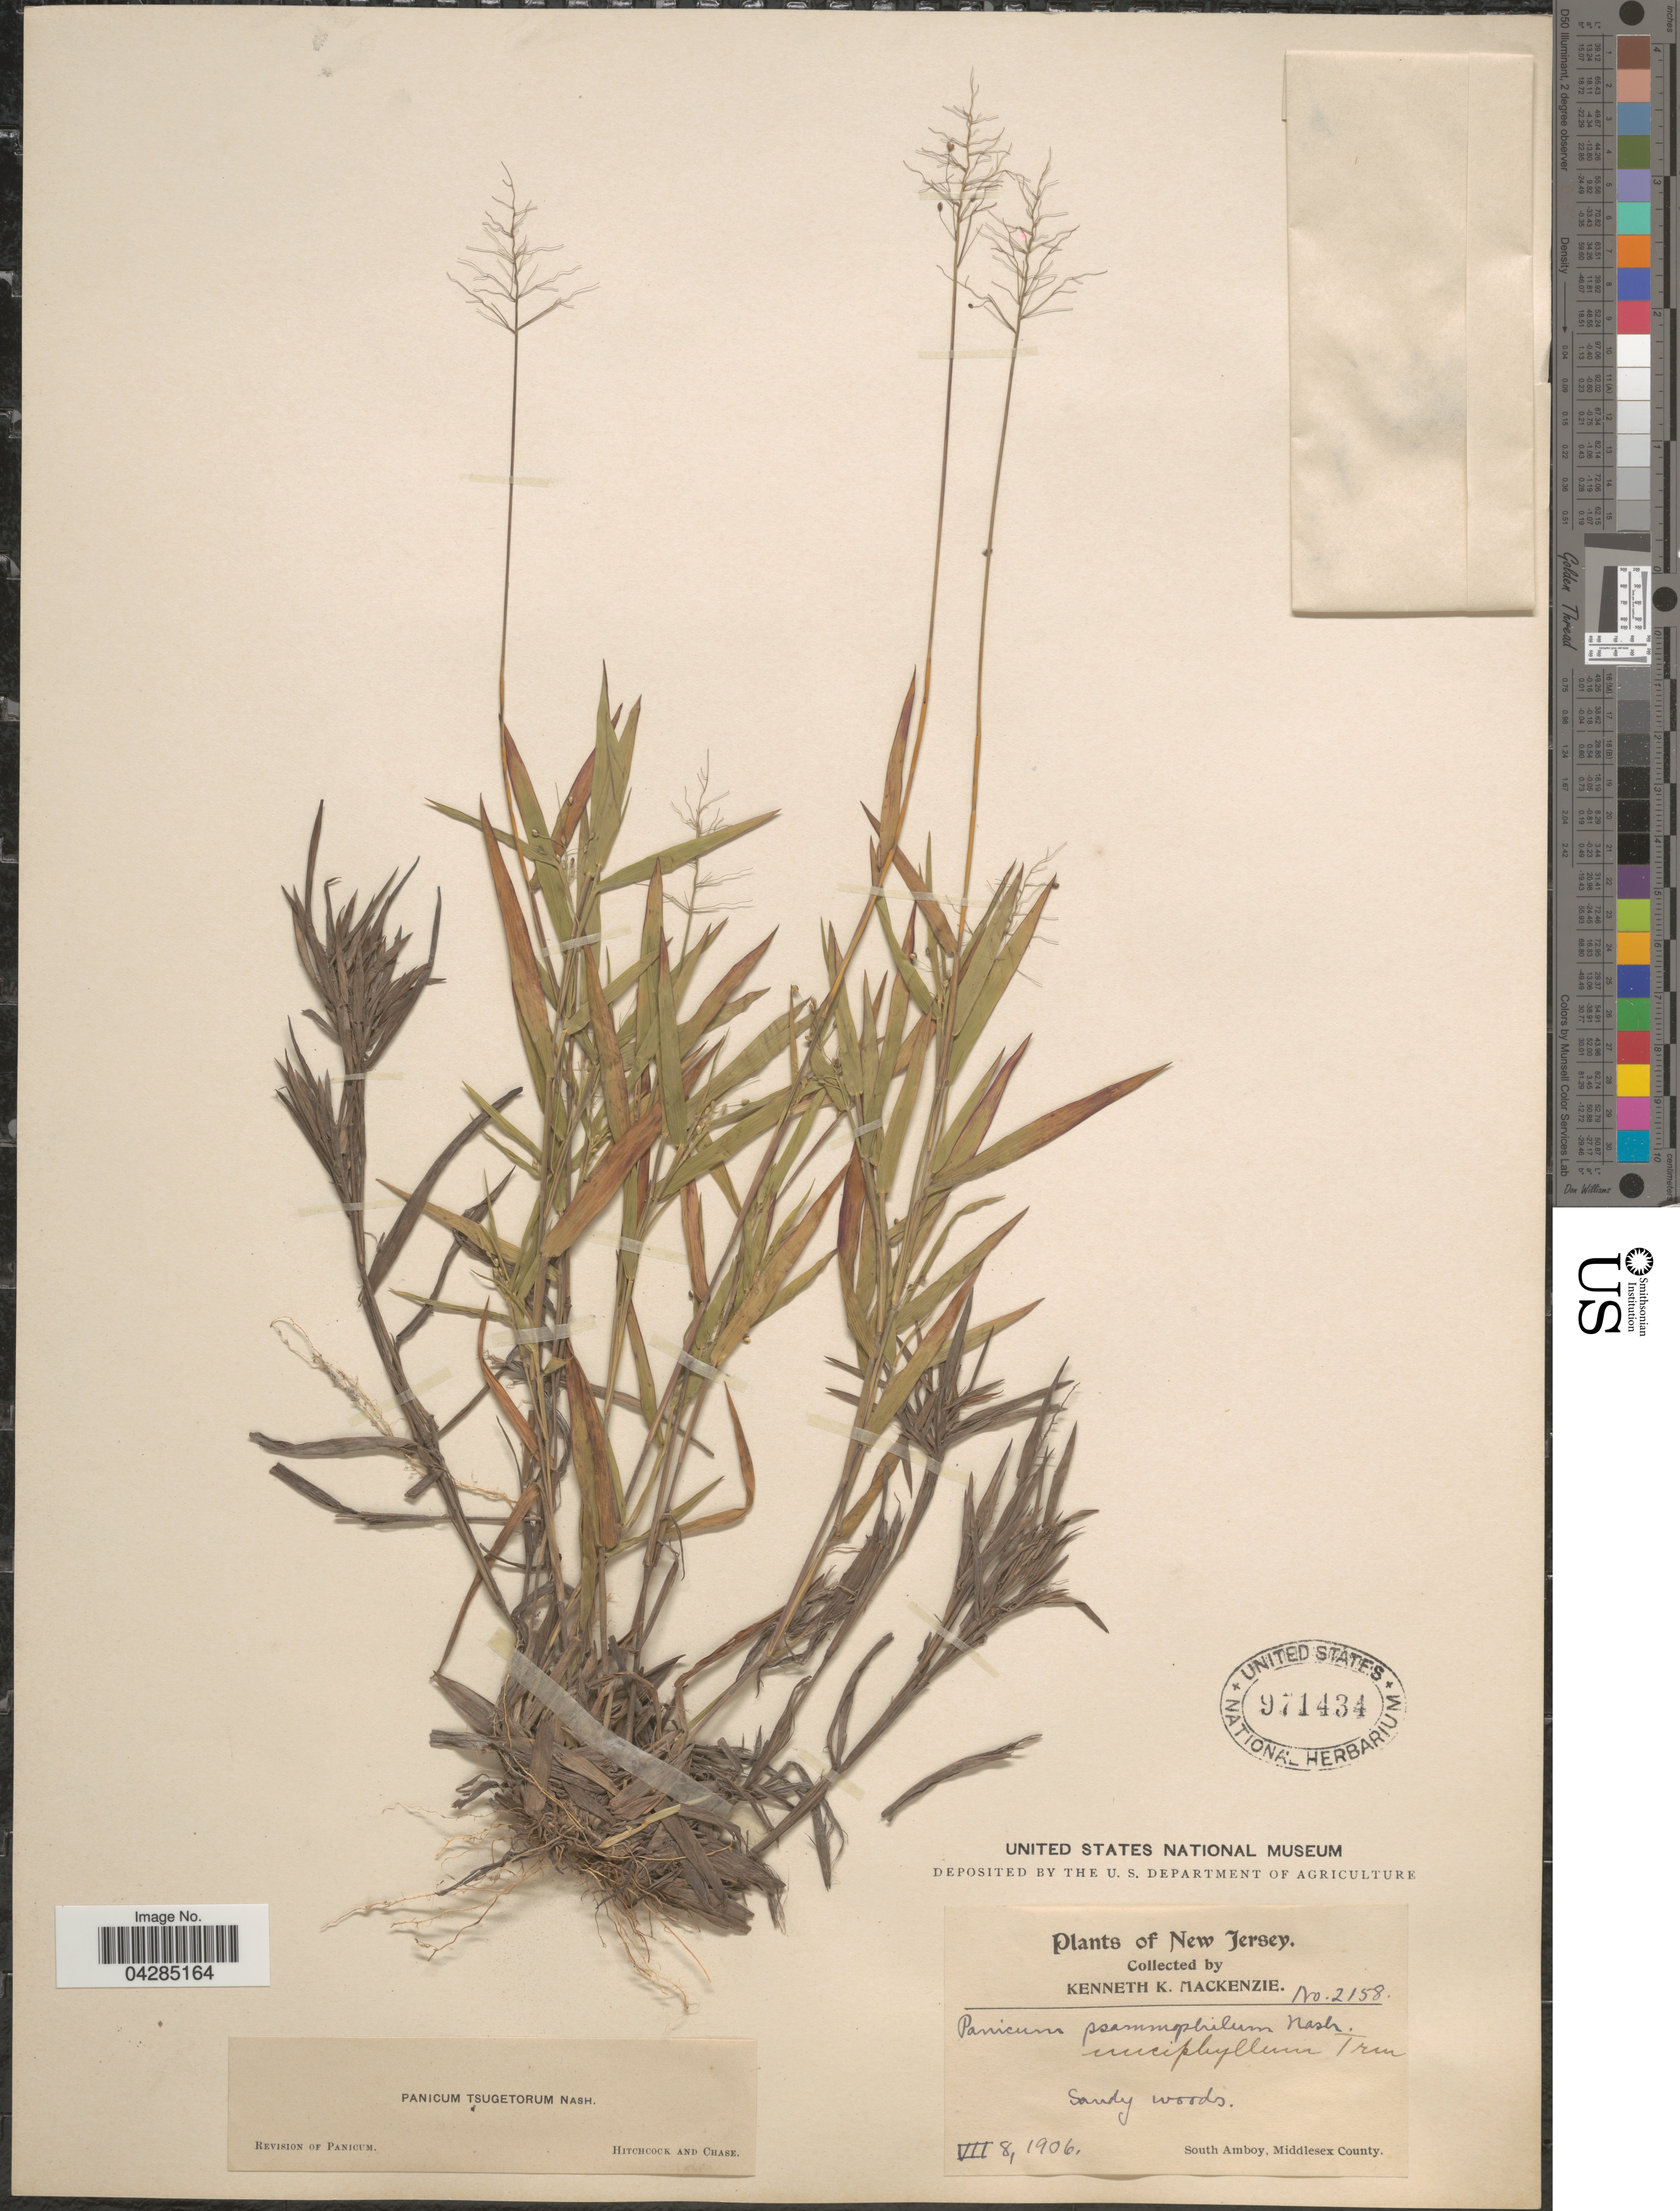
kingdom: Plantae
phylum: Tracheophyta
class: Liliopsida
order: Poales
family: Poaceae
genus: Dichanthelium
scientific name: Dichanthelium portoricense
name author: (Desv. ex Ham.) B.F. Hansen & Wunderlin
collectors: K. K. Mackenzie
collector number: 2158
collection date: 1906-07-08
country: United States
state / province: New Jersey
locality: South Amboy, Middlesex County.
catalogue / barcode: US 971434